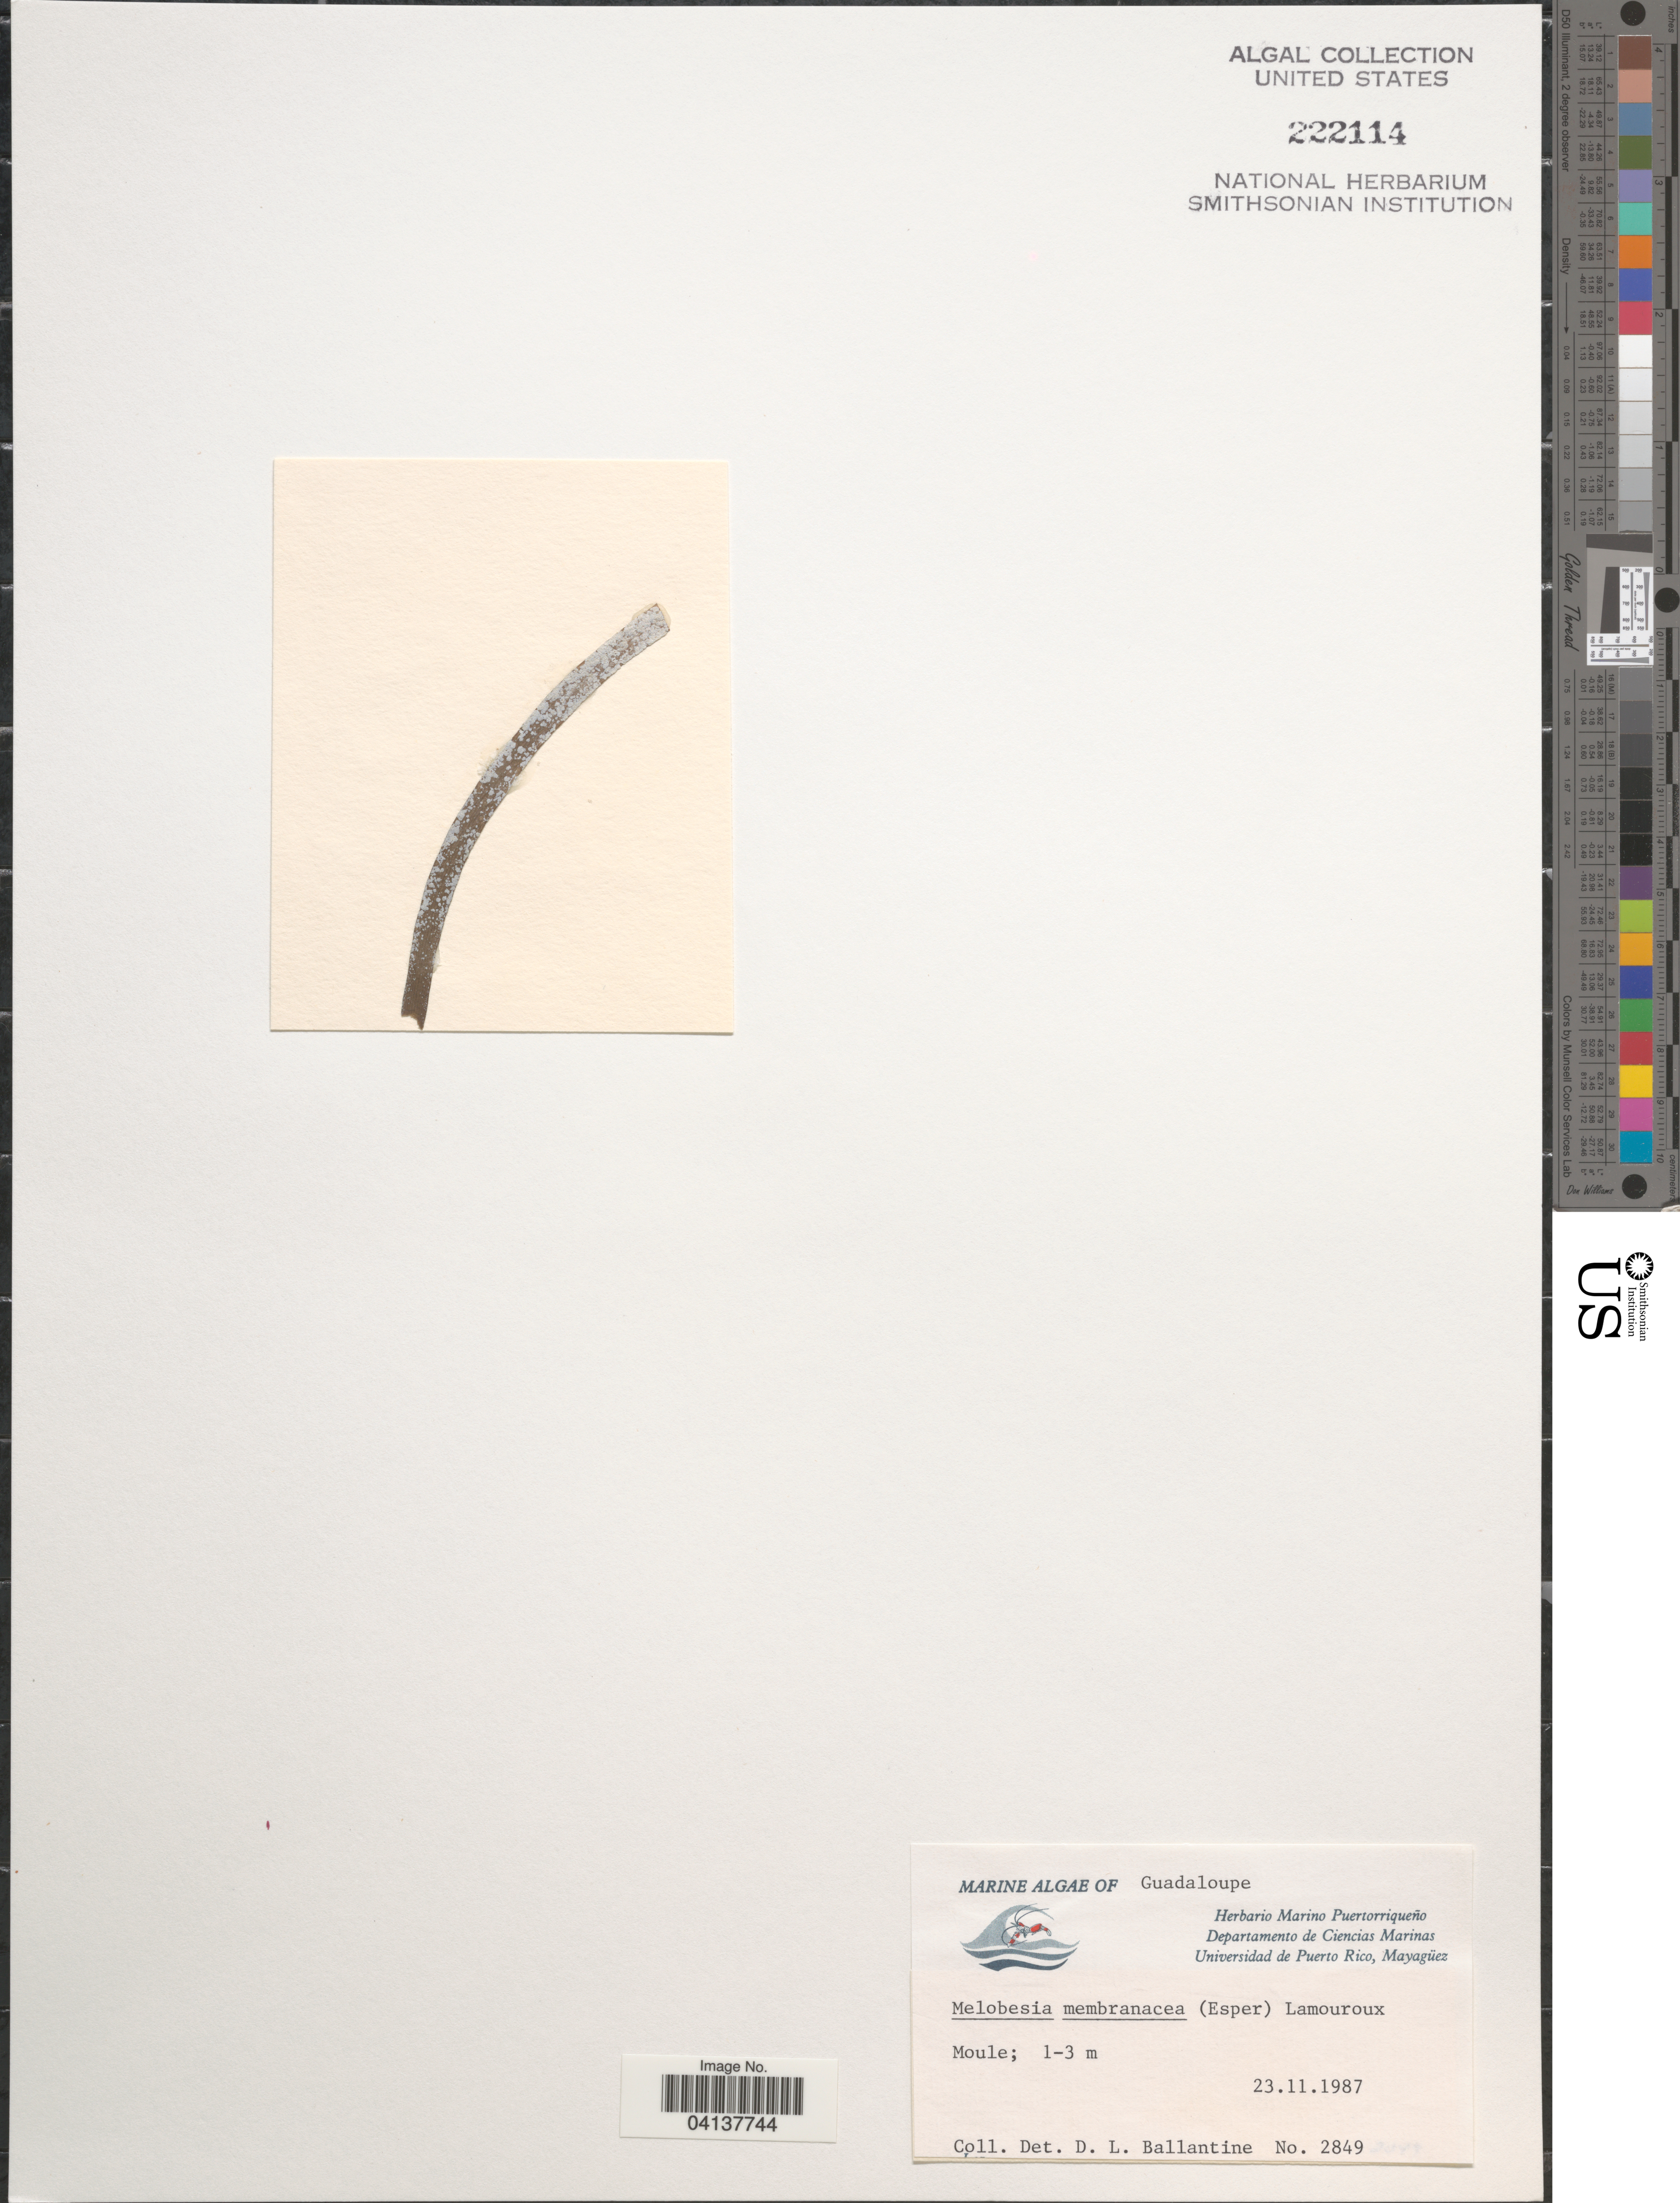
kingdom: Plantae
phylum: Rhodophyta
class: Florideophyceae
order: Corallinales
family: Hapalidiaceae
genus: Melobesia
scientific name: Melobesia membranacea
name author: (Esper) J.V.Lamouroux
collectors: D.L. Ballantine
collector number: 2849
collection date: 1987-11-23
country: Guadeloupe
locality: Moule.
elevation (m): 1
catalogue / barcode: US 222114